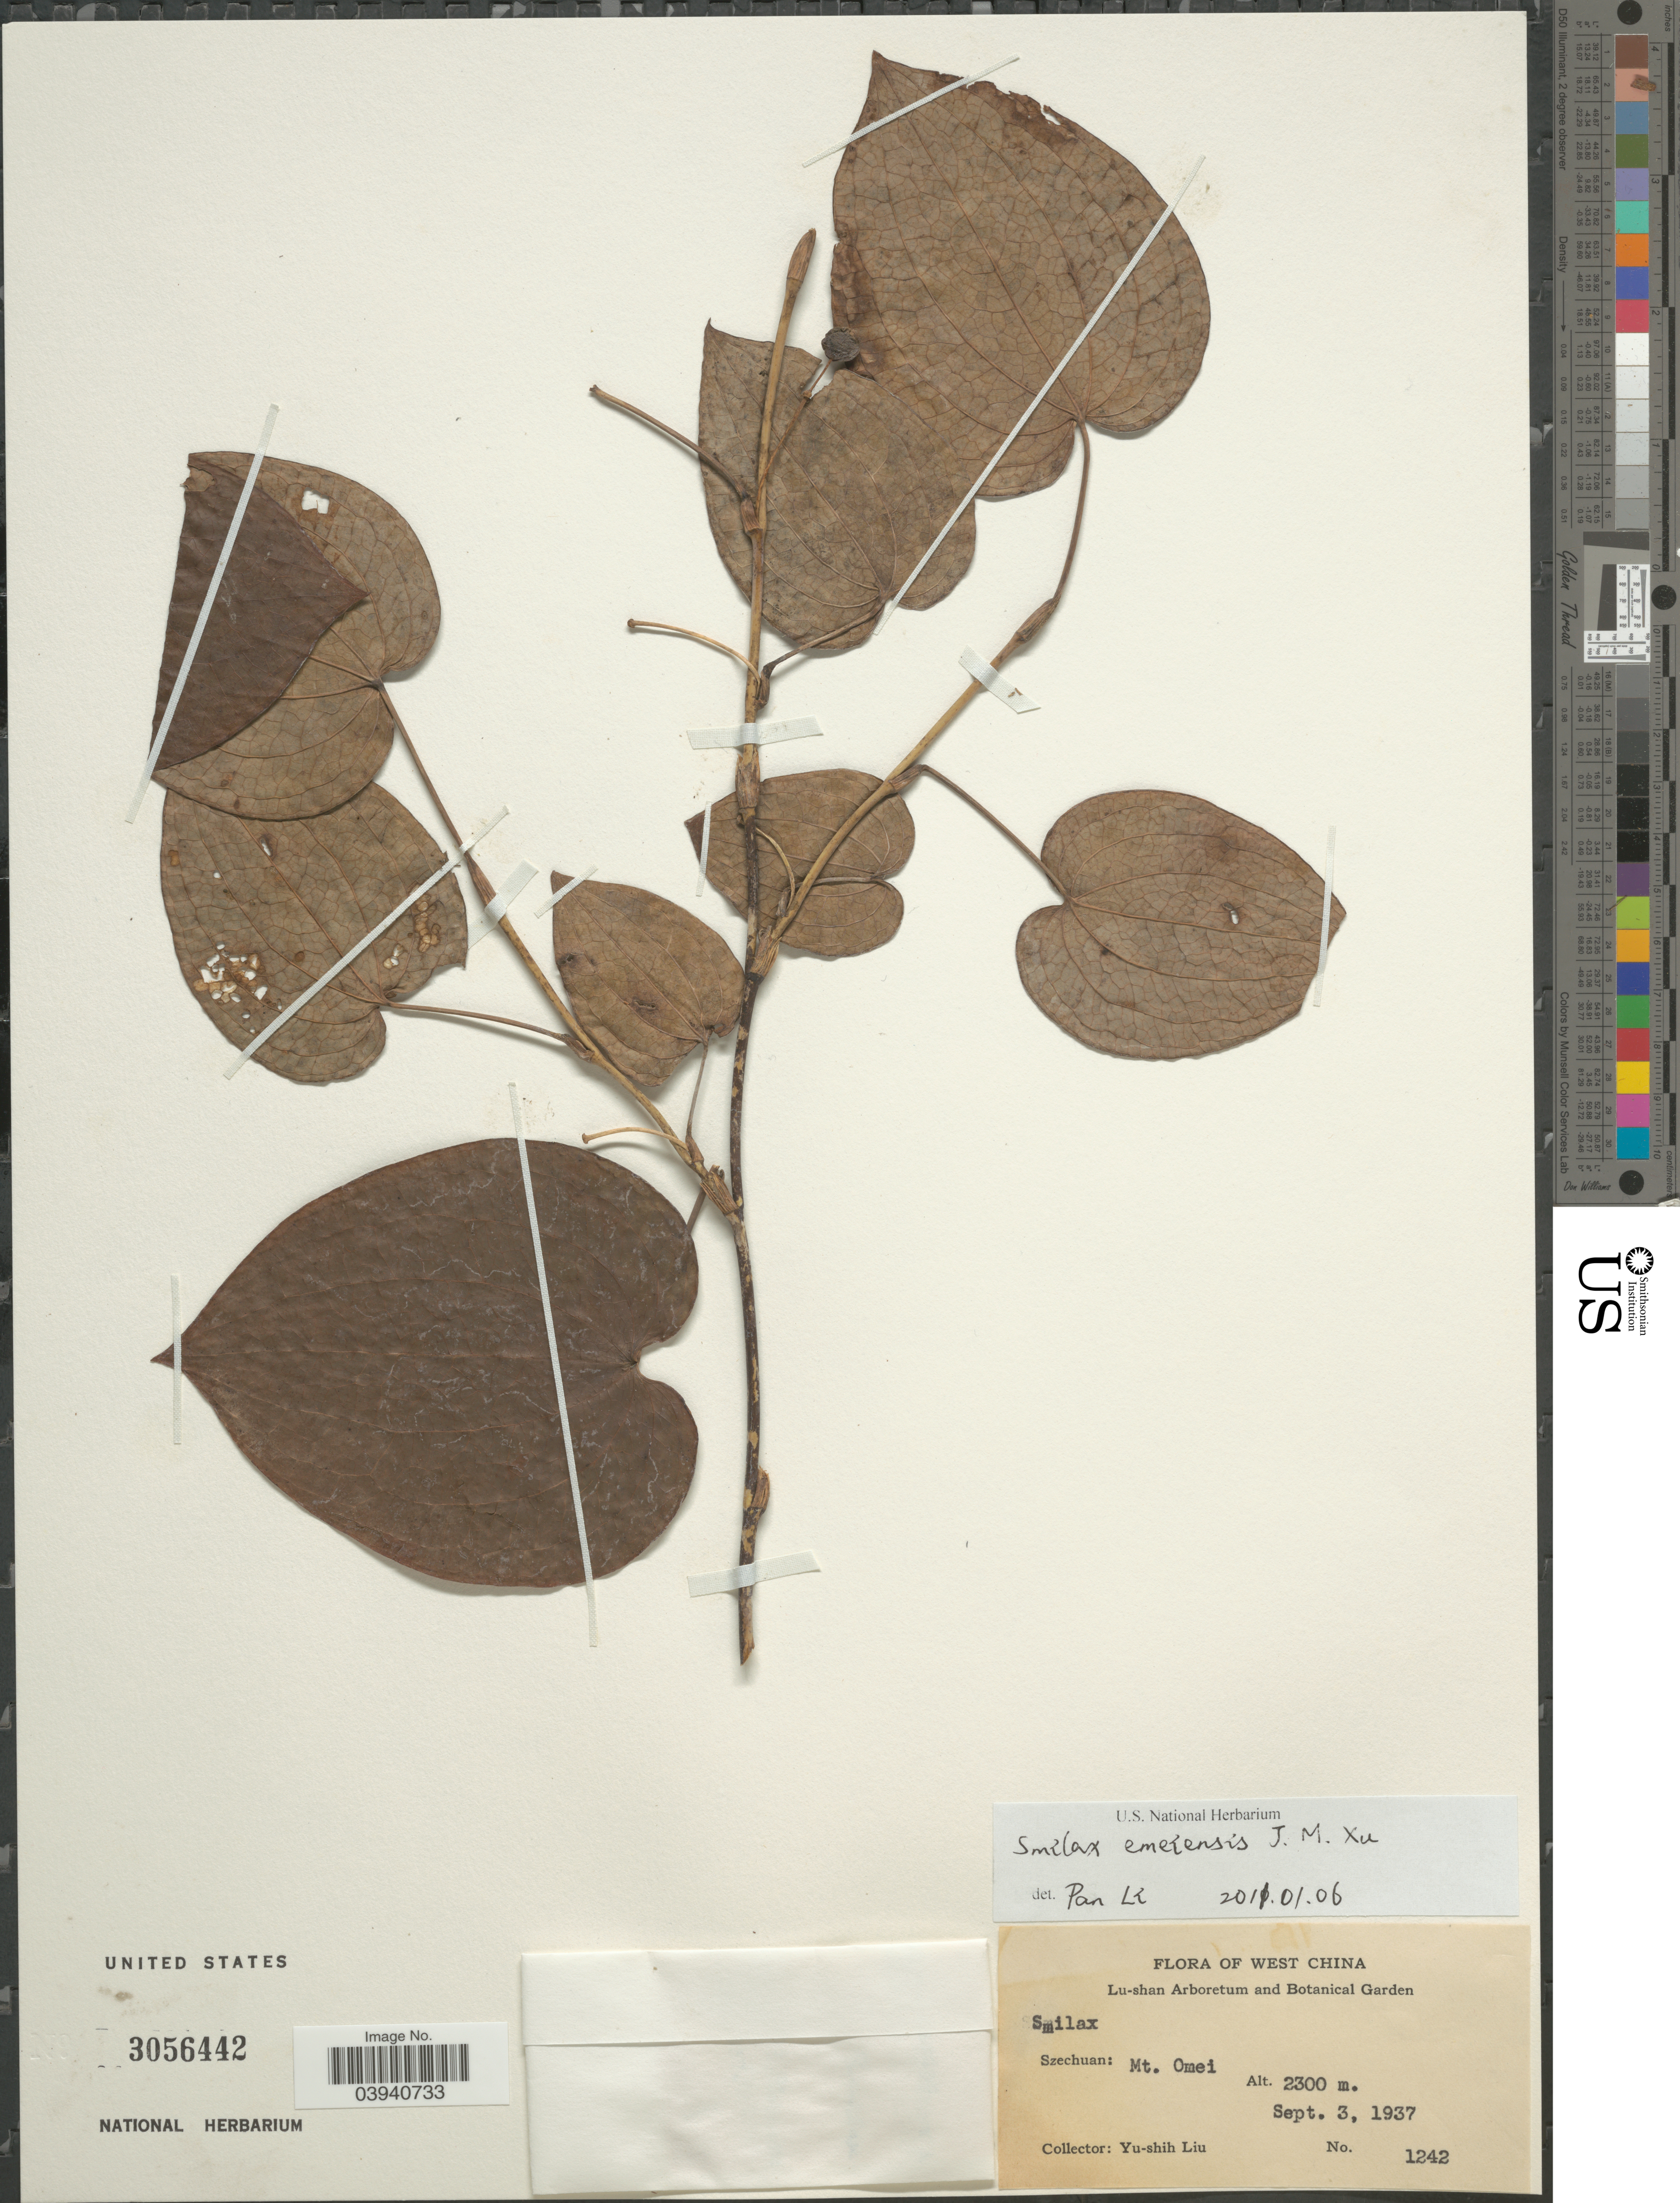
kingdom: Plantae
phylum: Tracheophyta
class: Liliopsida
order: Liliales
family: Smilacaceae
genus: Smilax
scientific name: Smilax emeiensis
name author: J.M. Xu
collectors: Y.-S. Liu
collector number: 1242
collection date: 1937-09-03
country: China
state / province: Sichuan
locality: West China. Szechuan: Mt. Omei.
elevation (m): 2300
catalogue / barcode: US 3056442